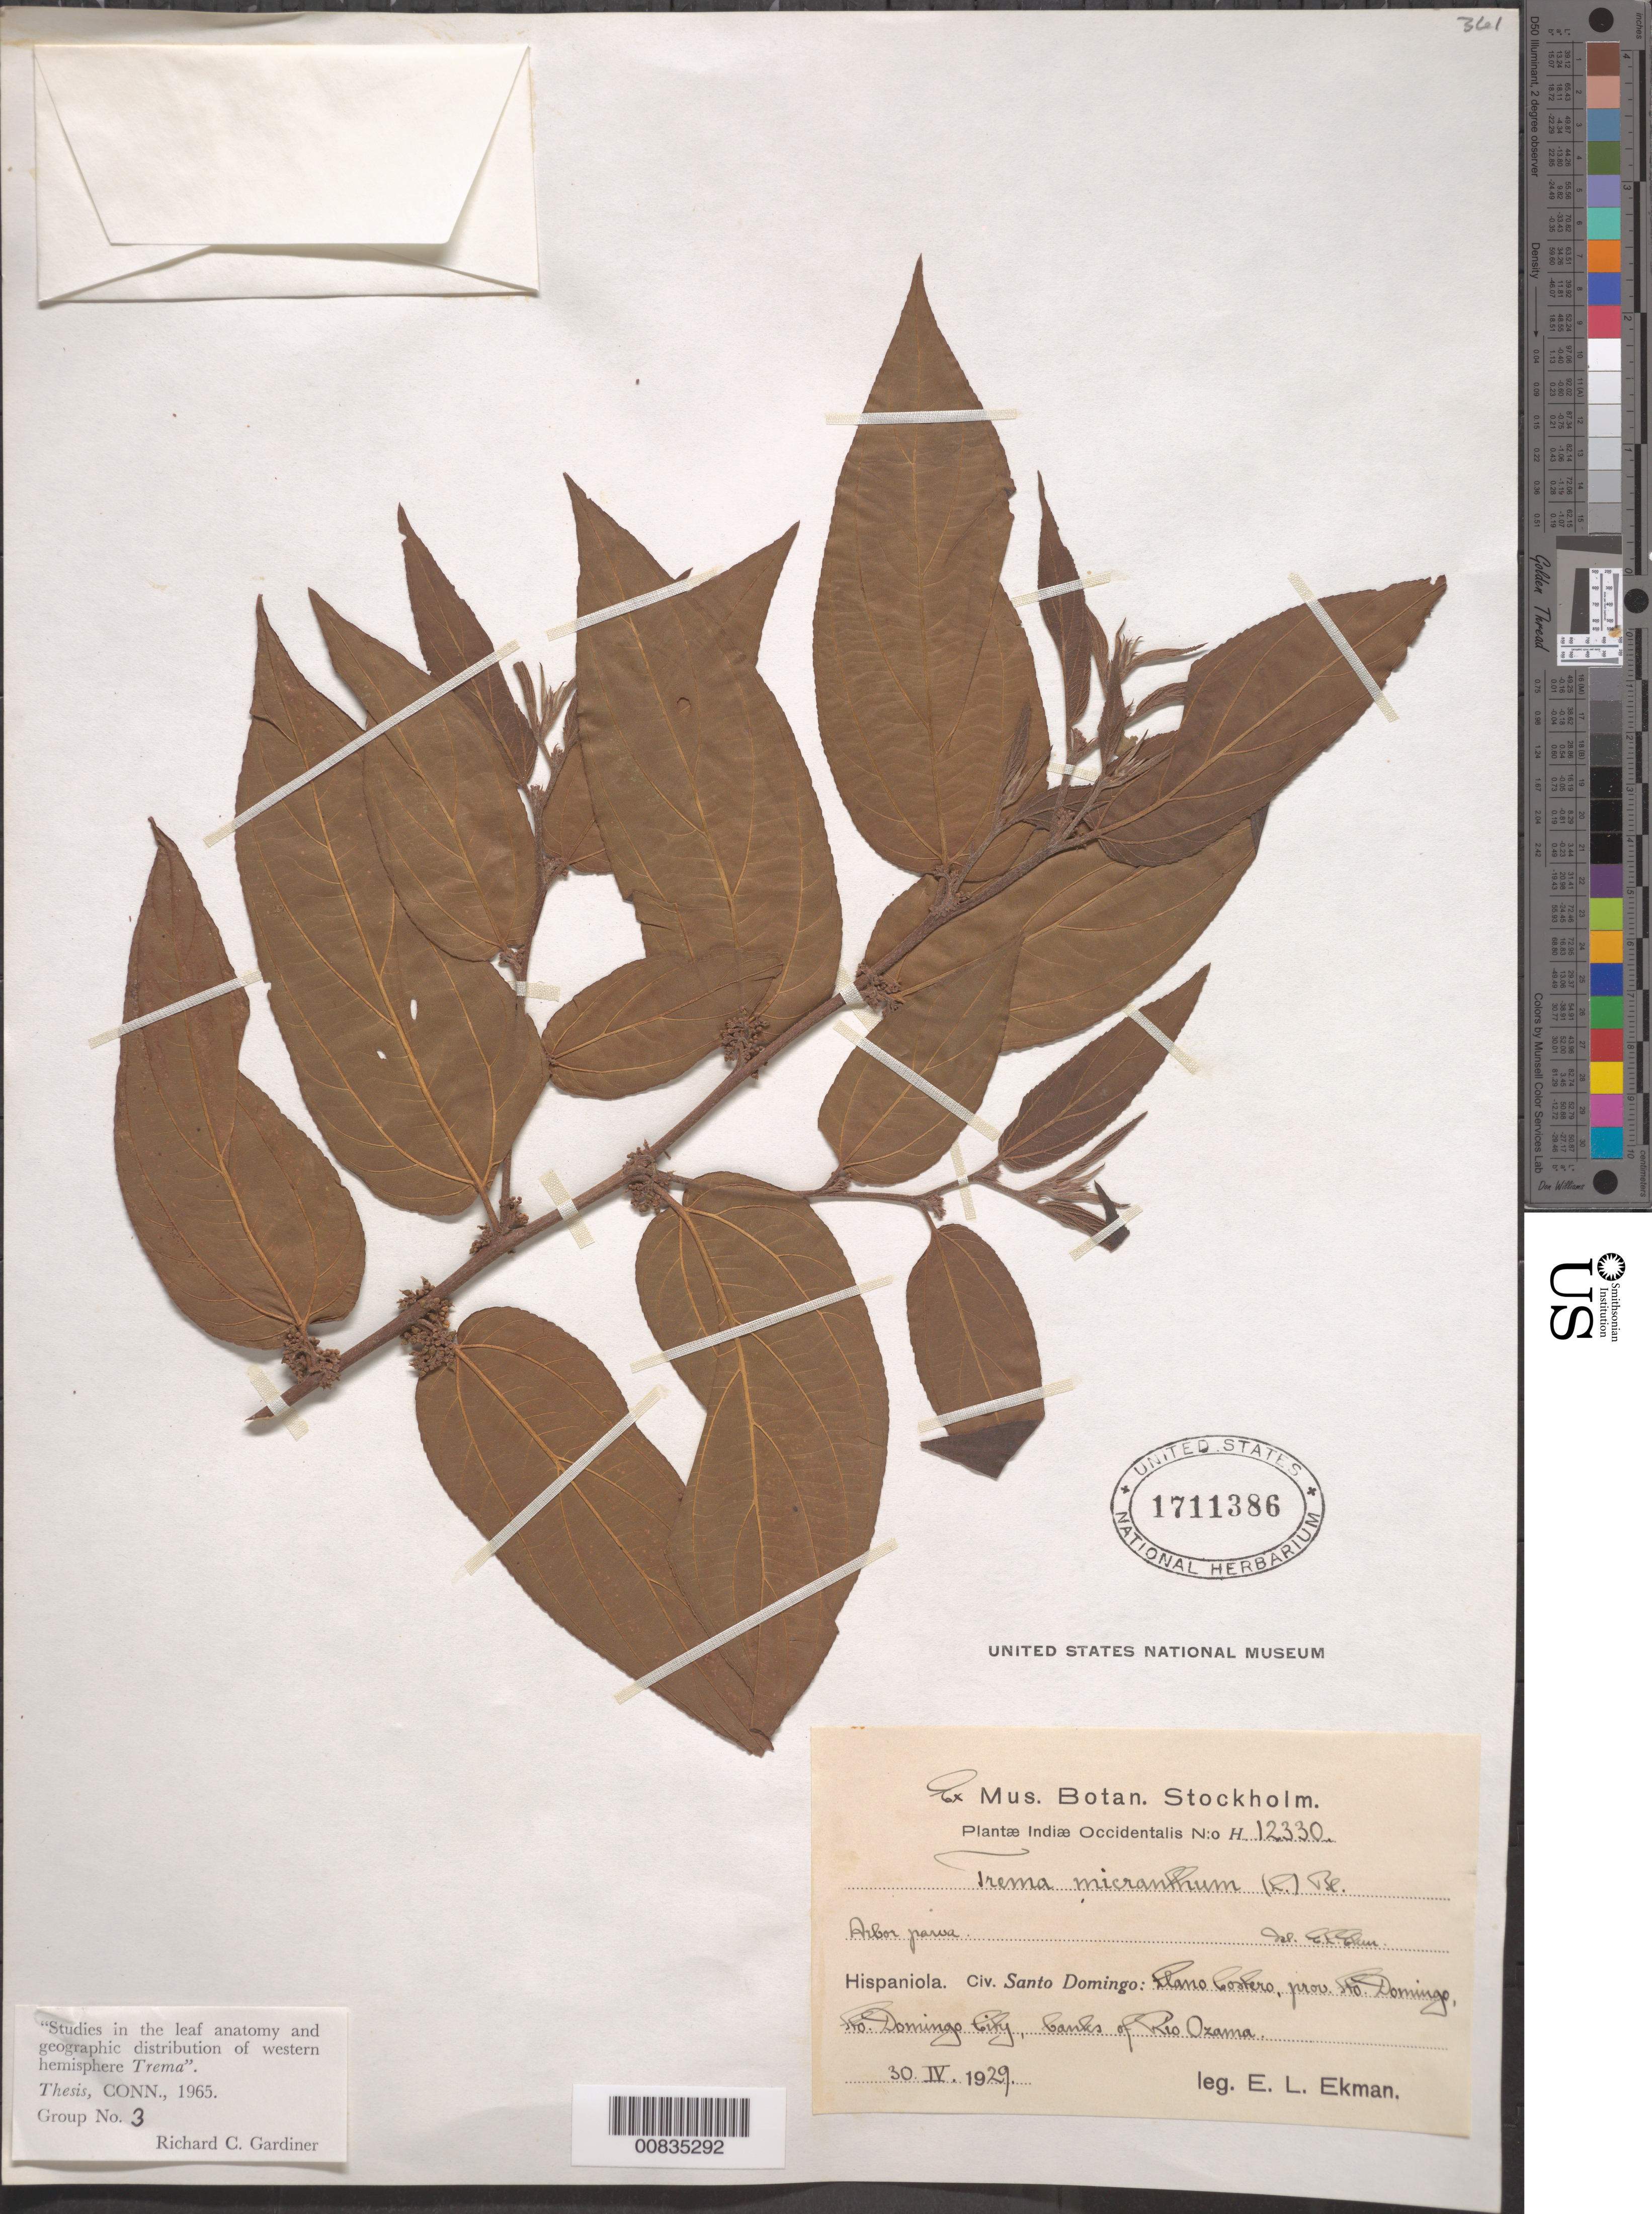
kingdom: Plantae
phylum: Tracheophyta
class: Magnoliopsida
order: Rosales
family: Cannabaceae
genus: Trema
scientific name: Trema micranthum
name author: (L.) Blume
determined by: Ekman, E. L.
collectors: E. L. Ekman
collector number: H 12330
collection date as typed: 30 Apr 1929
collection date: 1929-04-30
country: Dominican Republic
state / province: Distrito Nacional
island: Hispaniola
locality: Llano Costero, prov. Sto. Domingo (obsolete), Sto. Domingo City. Banks of Río Ozama.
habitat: Banks of river.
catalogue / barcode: US 1711386